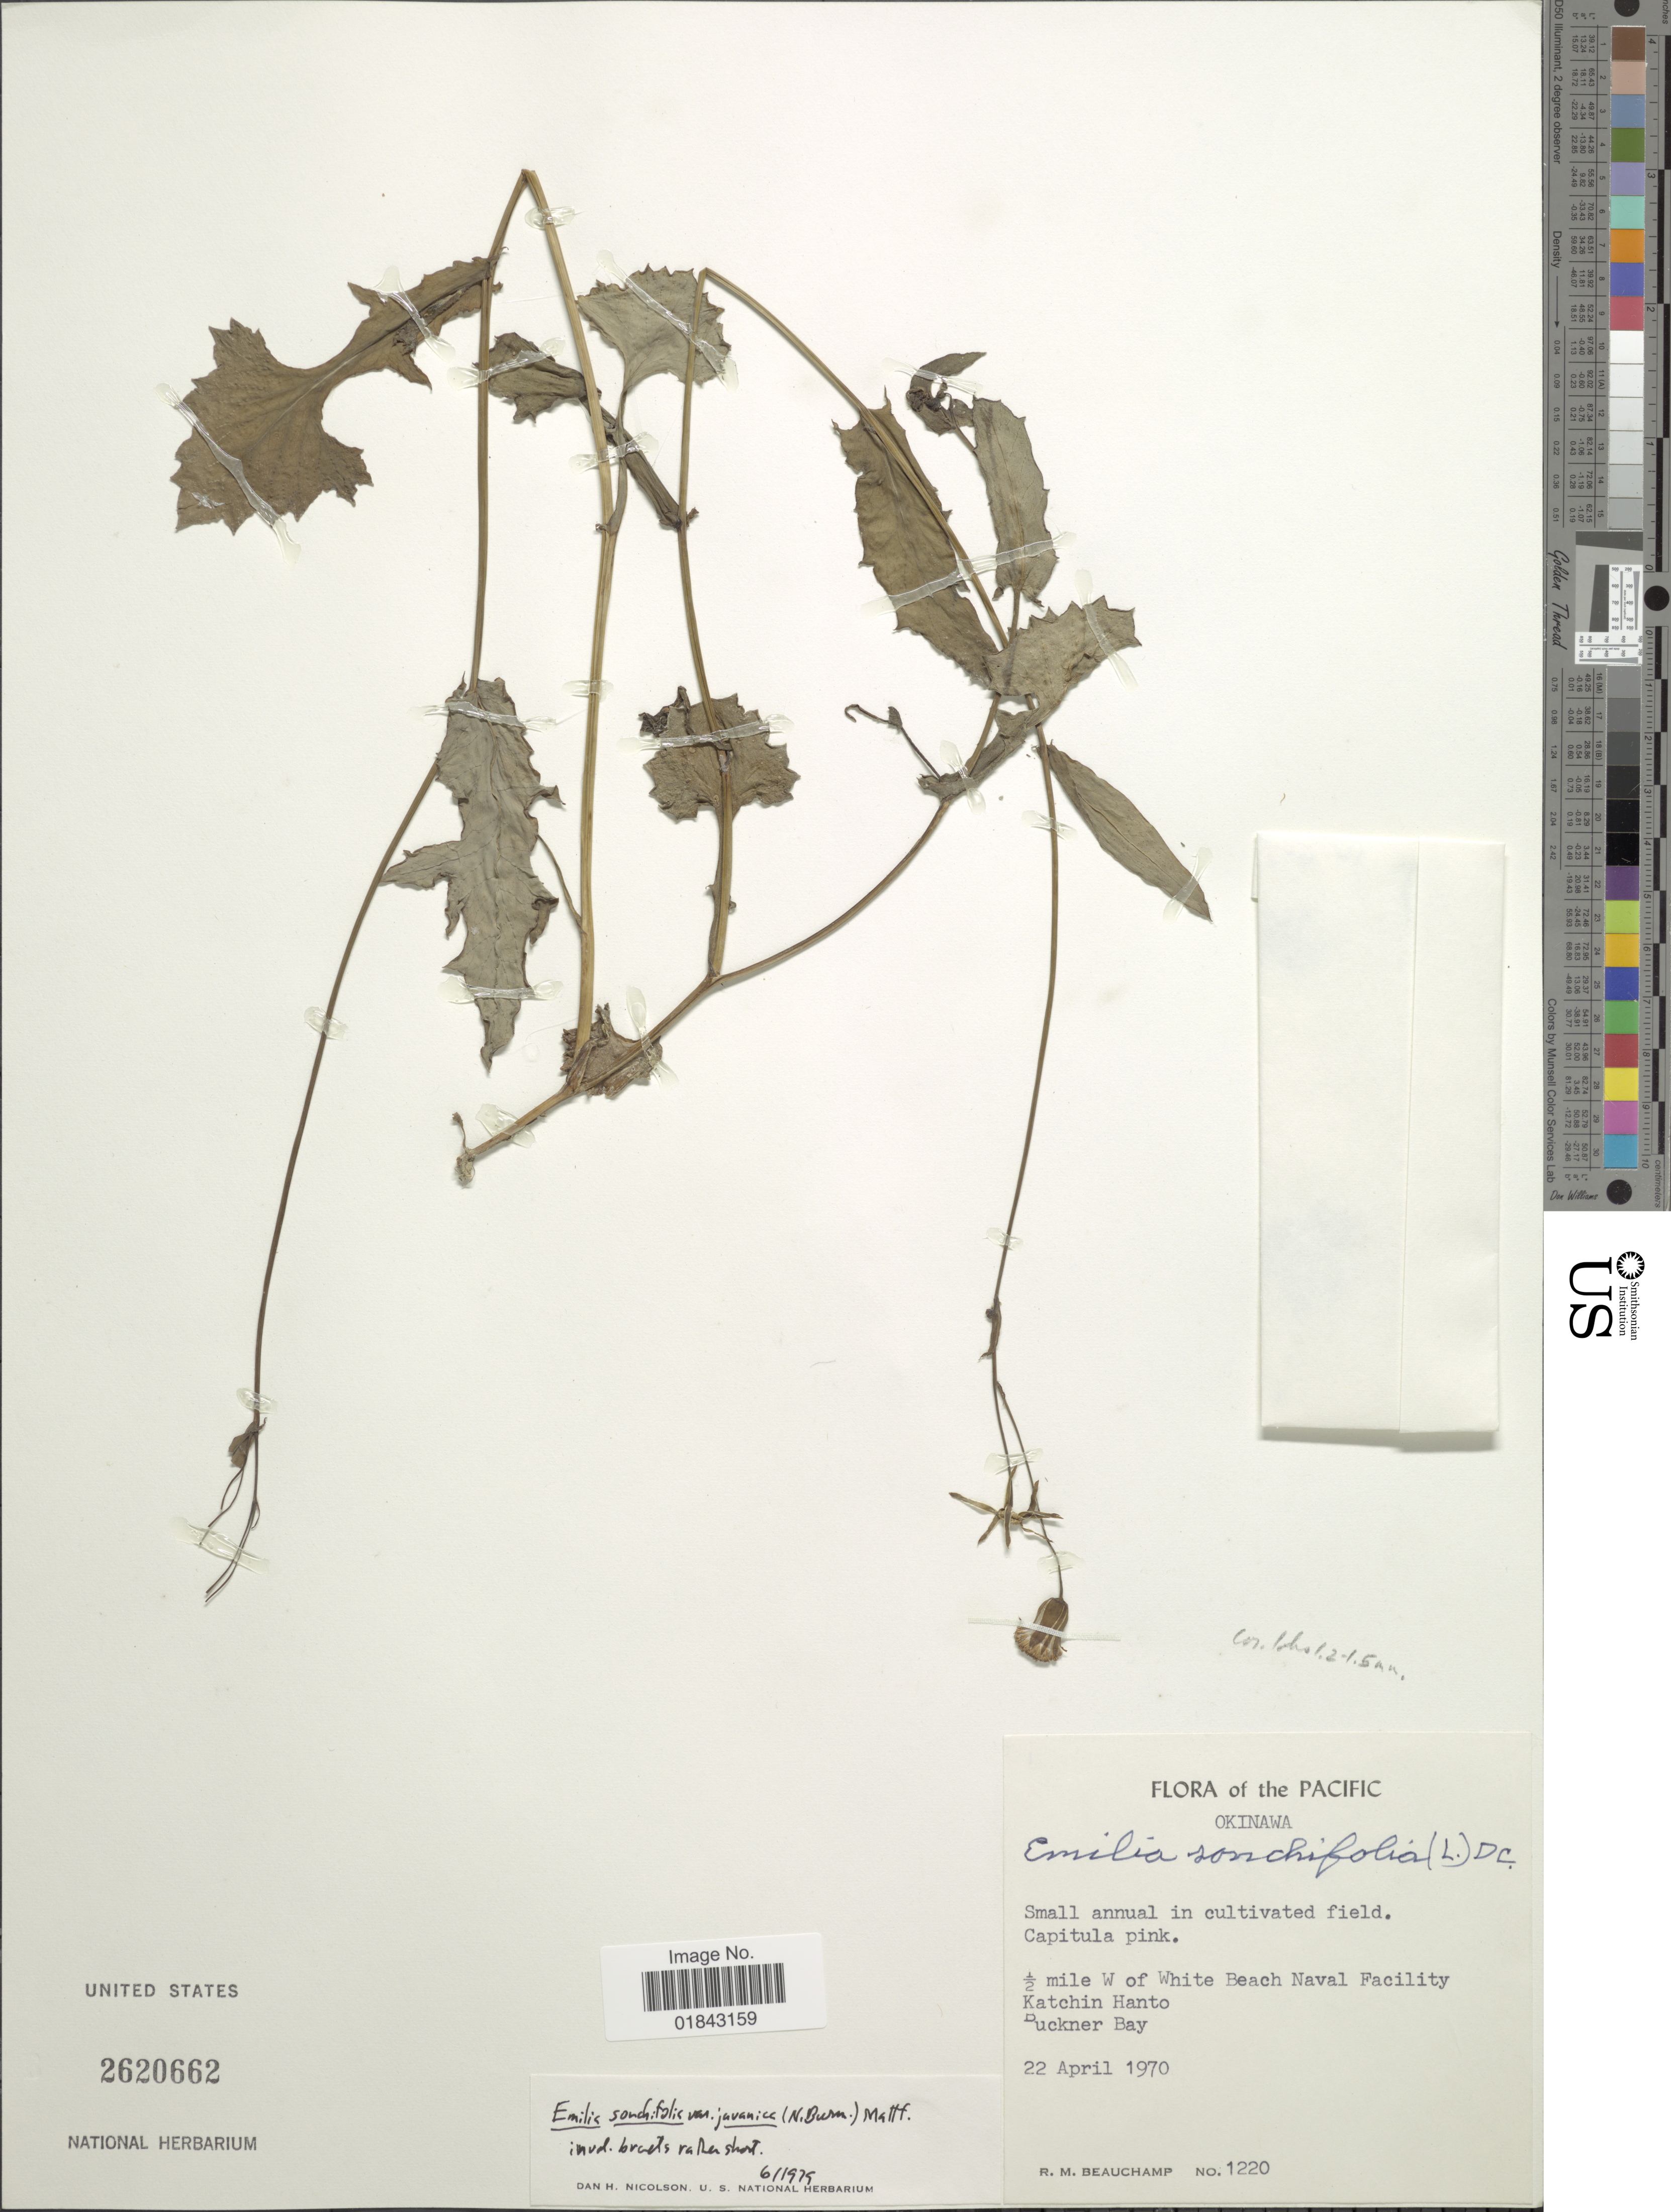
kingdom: Plantae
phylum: Tracheophyta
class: Magnoliopsida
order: Asterales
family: Asteraceae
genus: Emilia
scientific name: Emilia sonchifolia var. javanica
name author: (Burm. f.) Mattf.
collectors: R. Beauchamp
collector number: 1220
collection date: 1970-04-22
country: Japan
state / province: Okinawa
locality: Pacific, in cultivated field, Capitula pink, 1/2 mile W of White Beach Naval facility, Katchin Hanto, Buckner Bay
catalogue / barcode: US 2620662